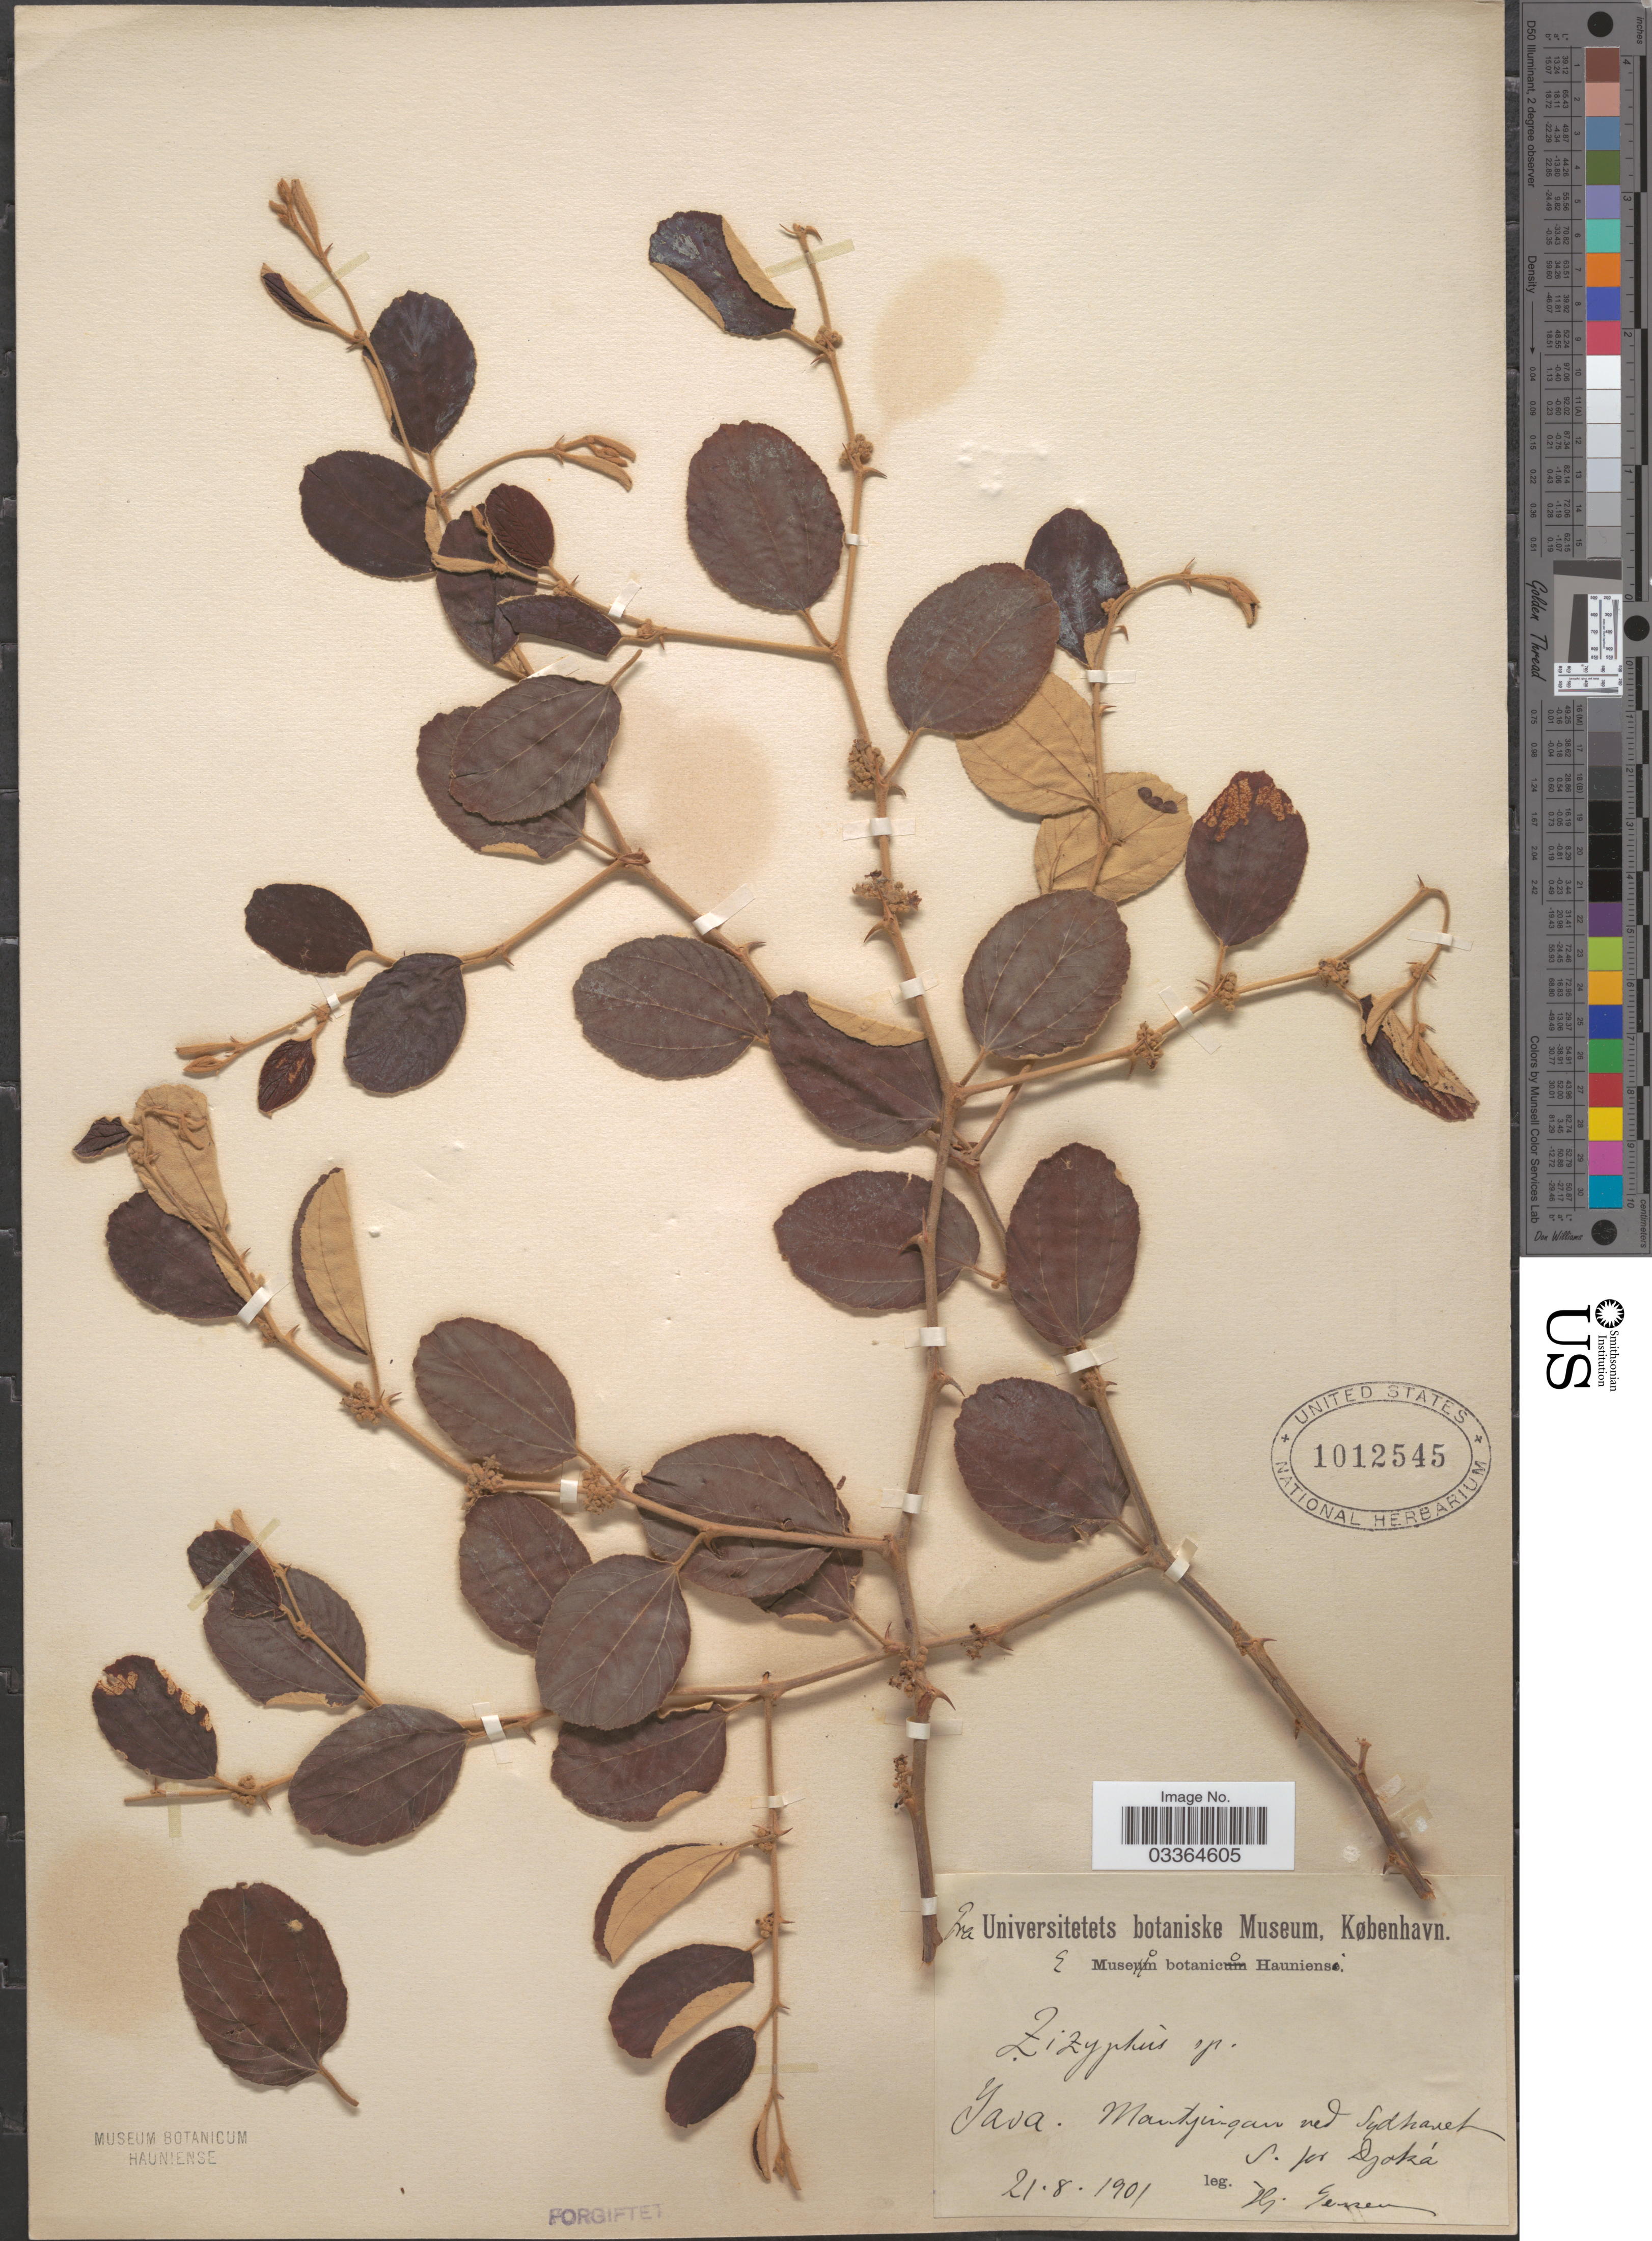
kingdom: Plantae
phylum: Tracheophyta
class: Magnoliopsida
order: Rosales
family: Rhamnaceae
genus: Ziziphus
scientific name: Ziziphus mauritiana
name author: Lam.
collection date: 1901-08-21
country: Indonesia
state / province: Java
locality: Martjingan ved Sydhavet S. pr Dzoká. [interpreted]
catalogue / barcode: US 1012545